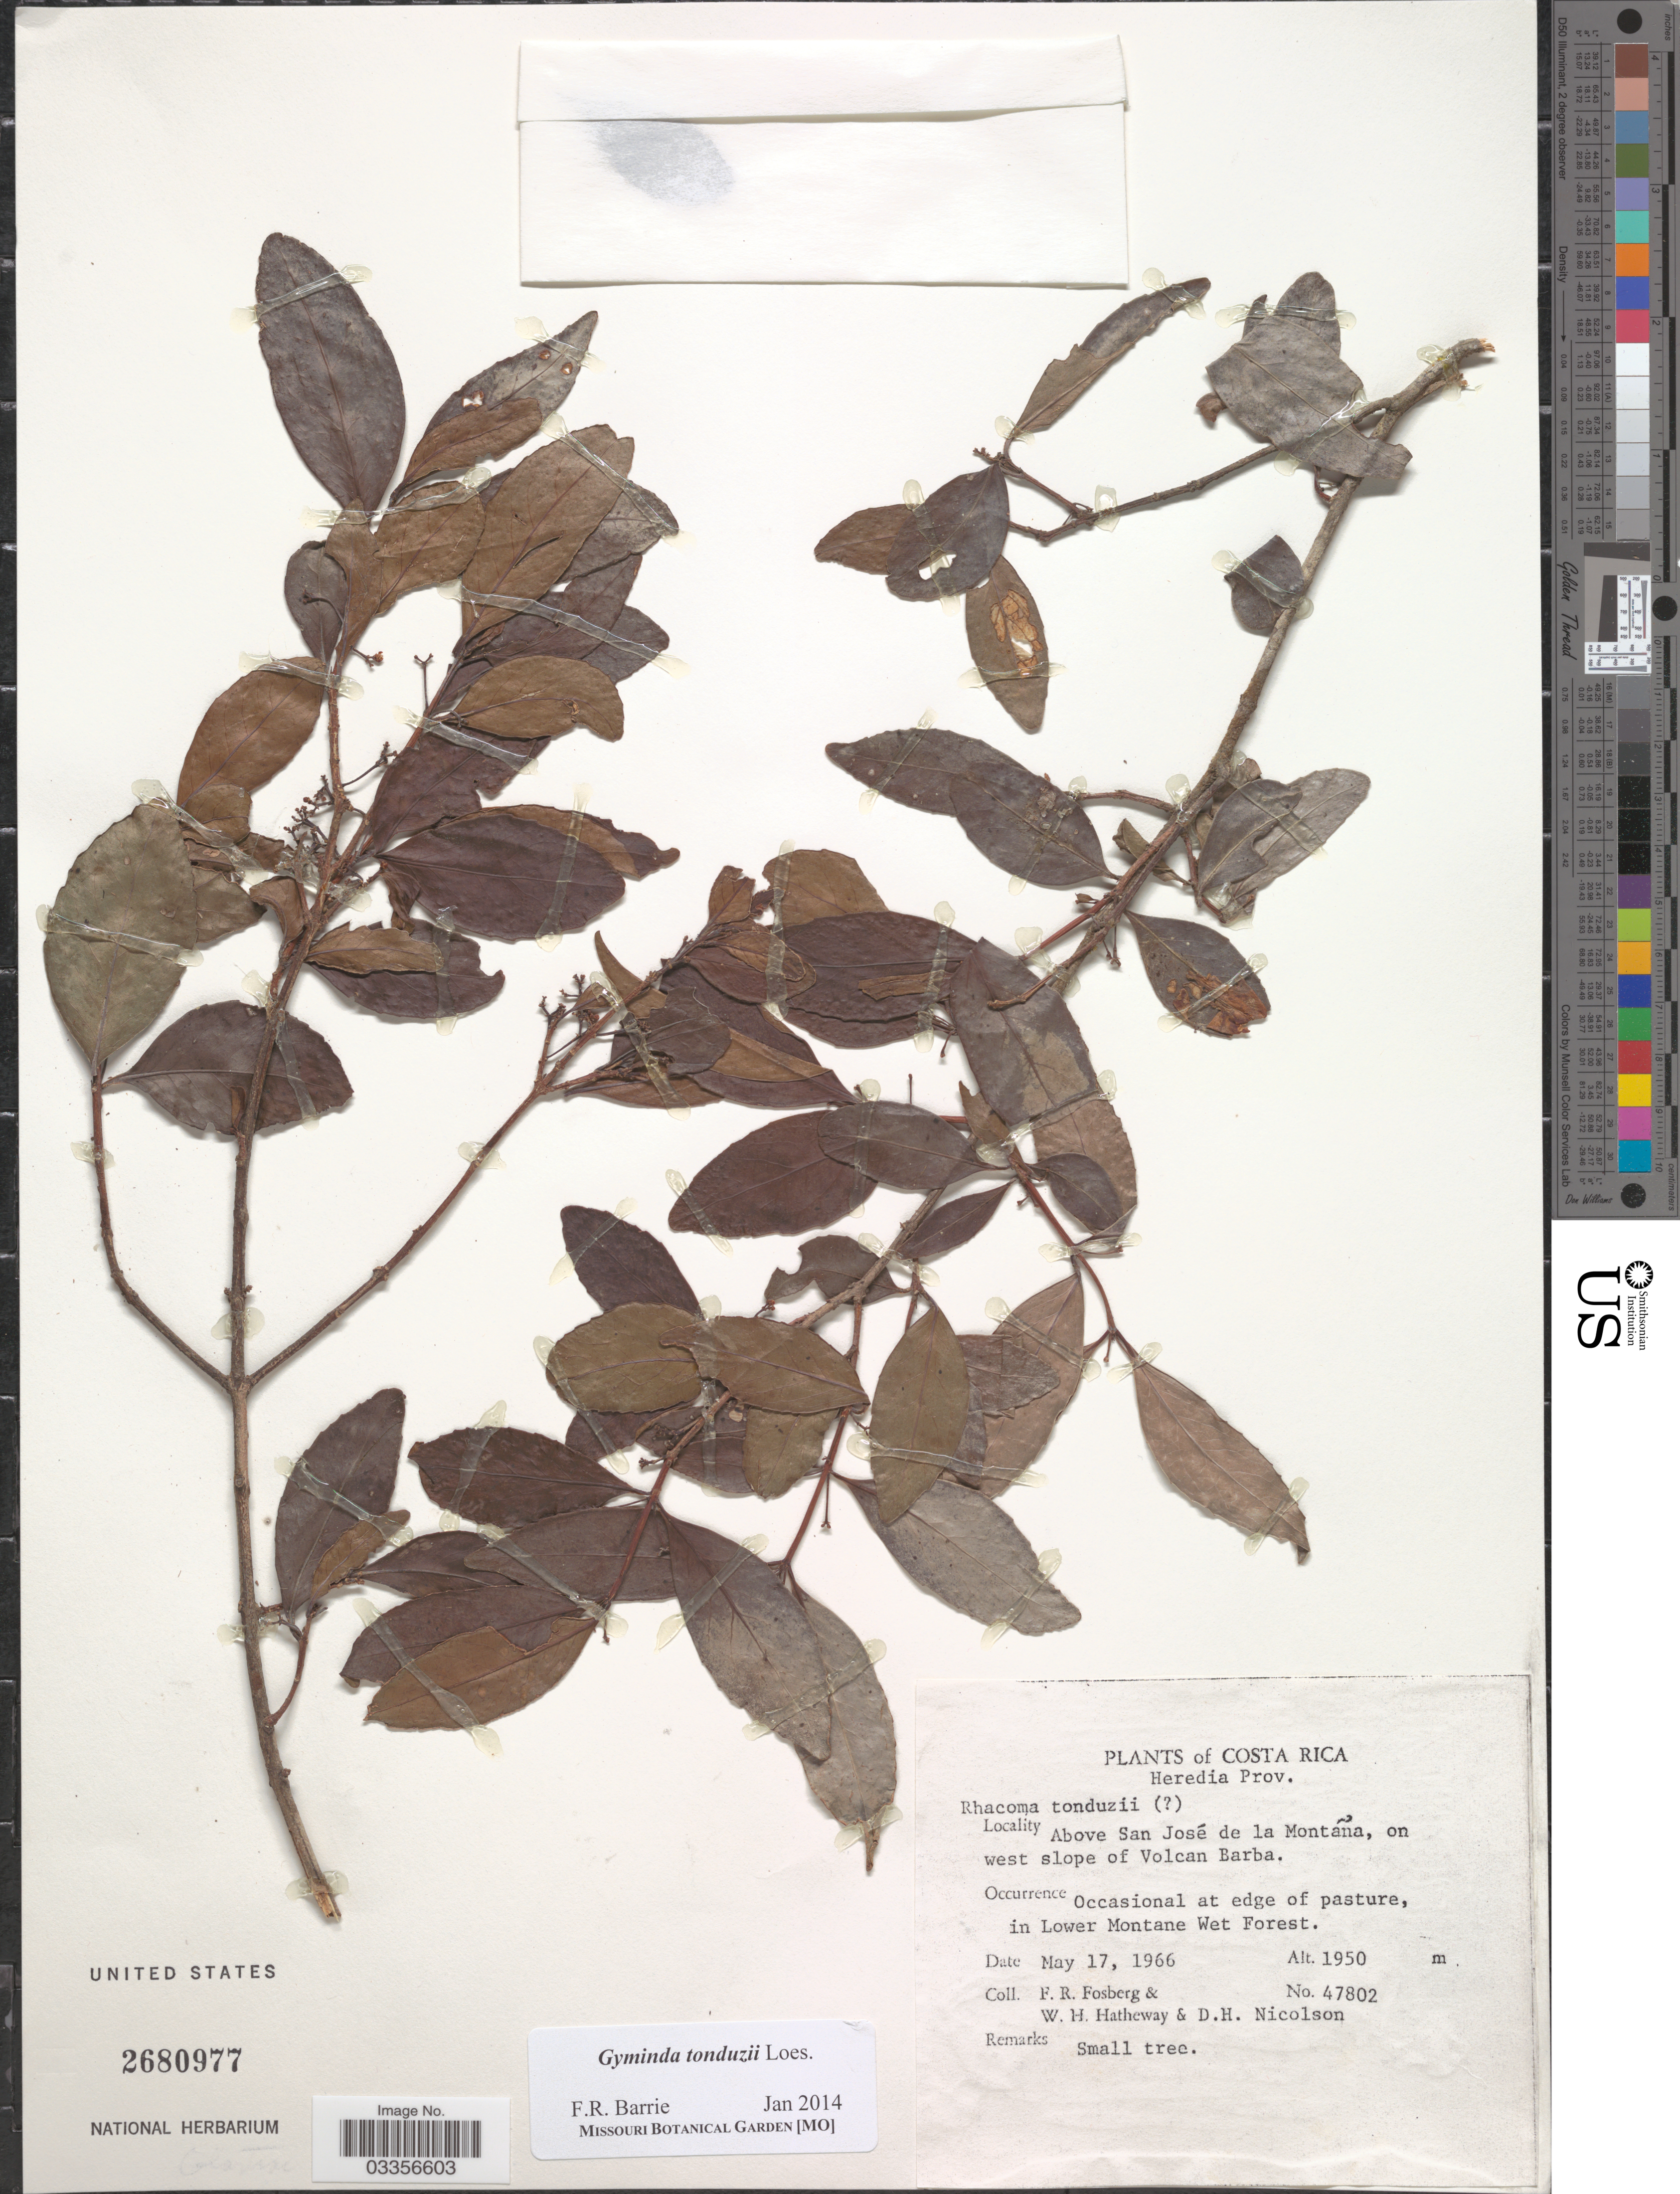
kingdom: Plantae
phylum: Tracheophyta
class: Magnoliopsida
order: Celastrales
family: Celastraceae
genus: Gyminda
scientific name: Gyminda tonduzii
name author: Loes.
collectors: F. R. Fosberg, W. H. Hatheway & D. H. Nicolson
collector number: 47802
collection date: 1966-05-17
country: Costa Rica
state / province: Heredia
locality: Above San José de la Montaña, on west slope of Volcan Barba.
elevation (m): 1950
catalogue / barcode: US 2680977